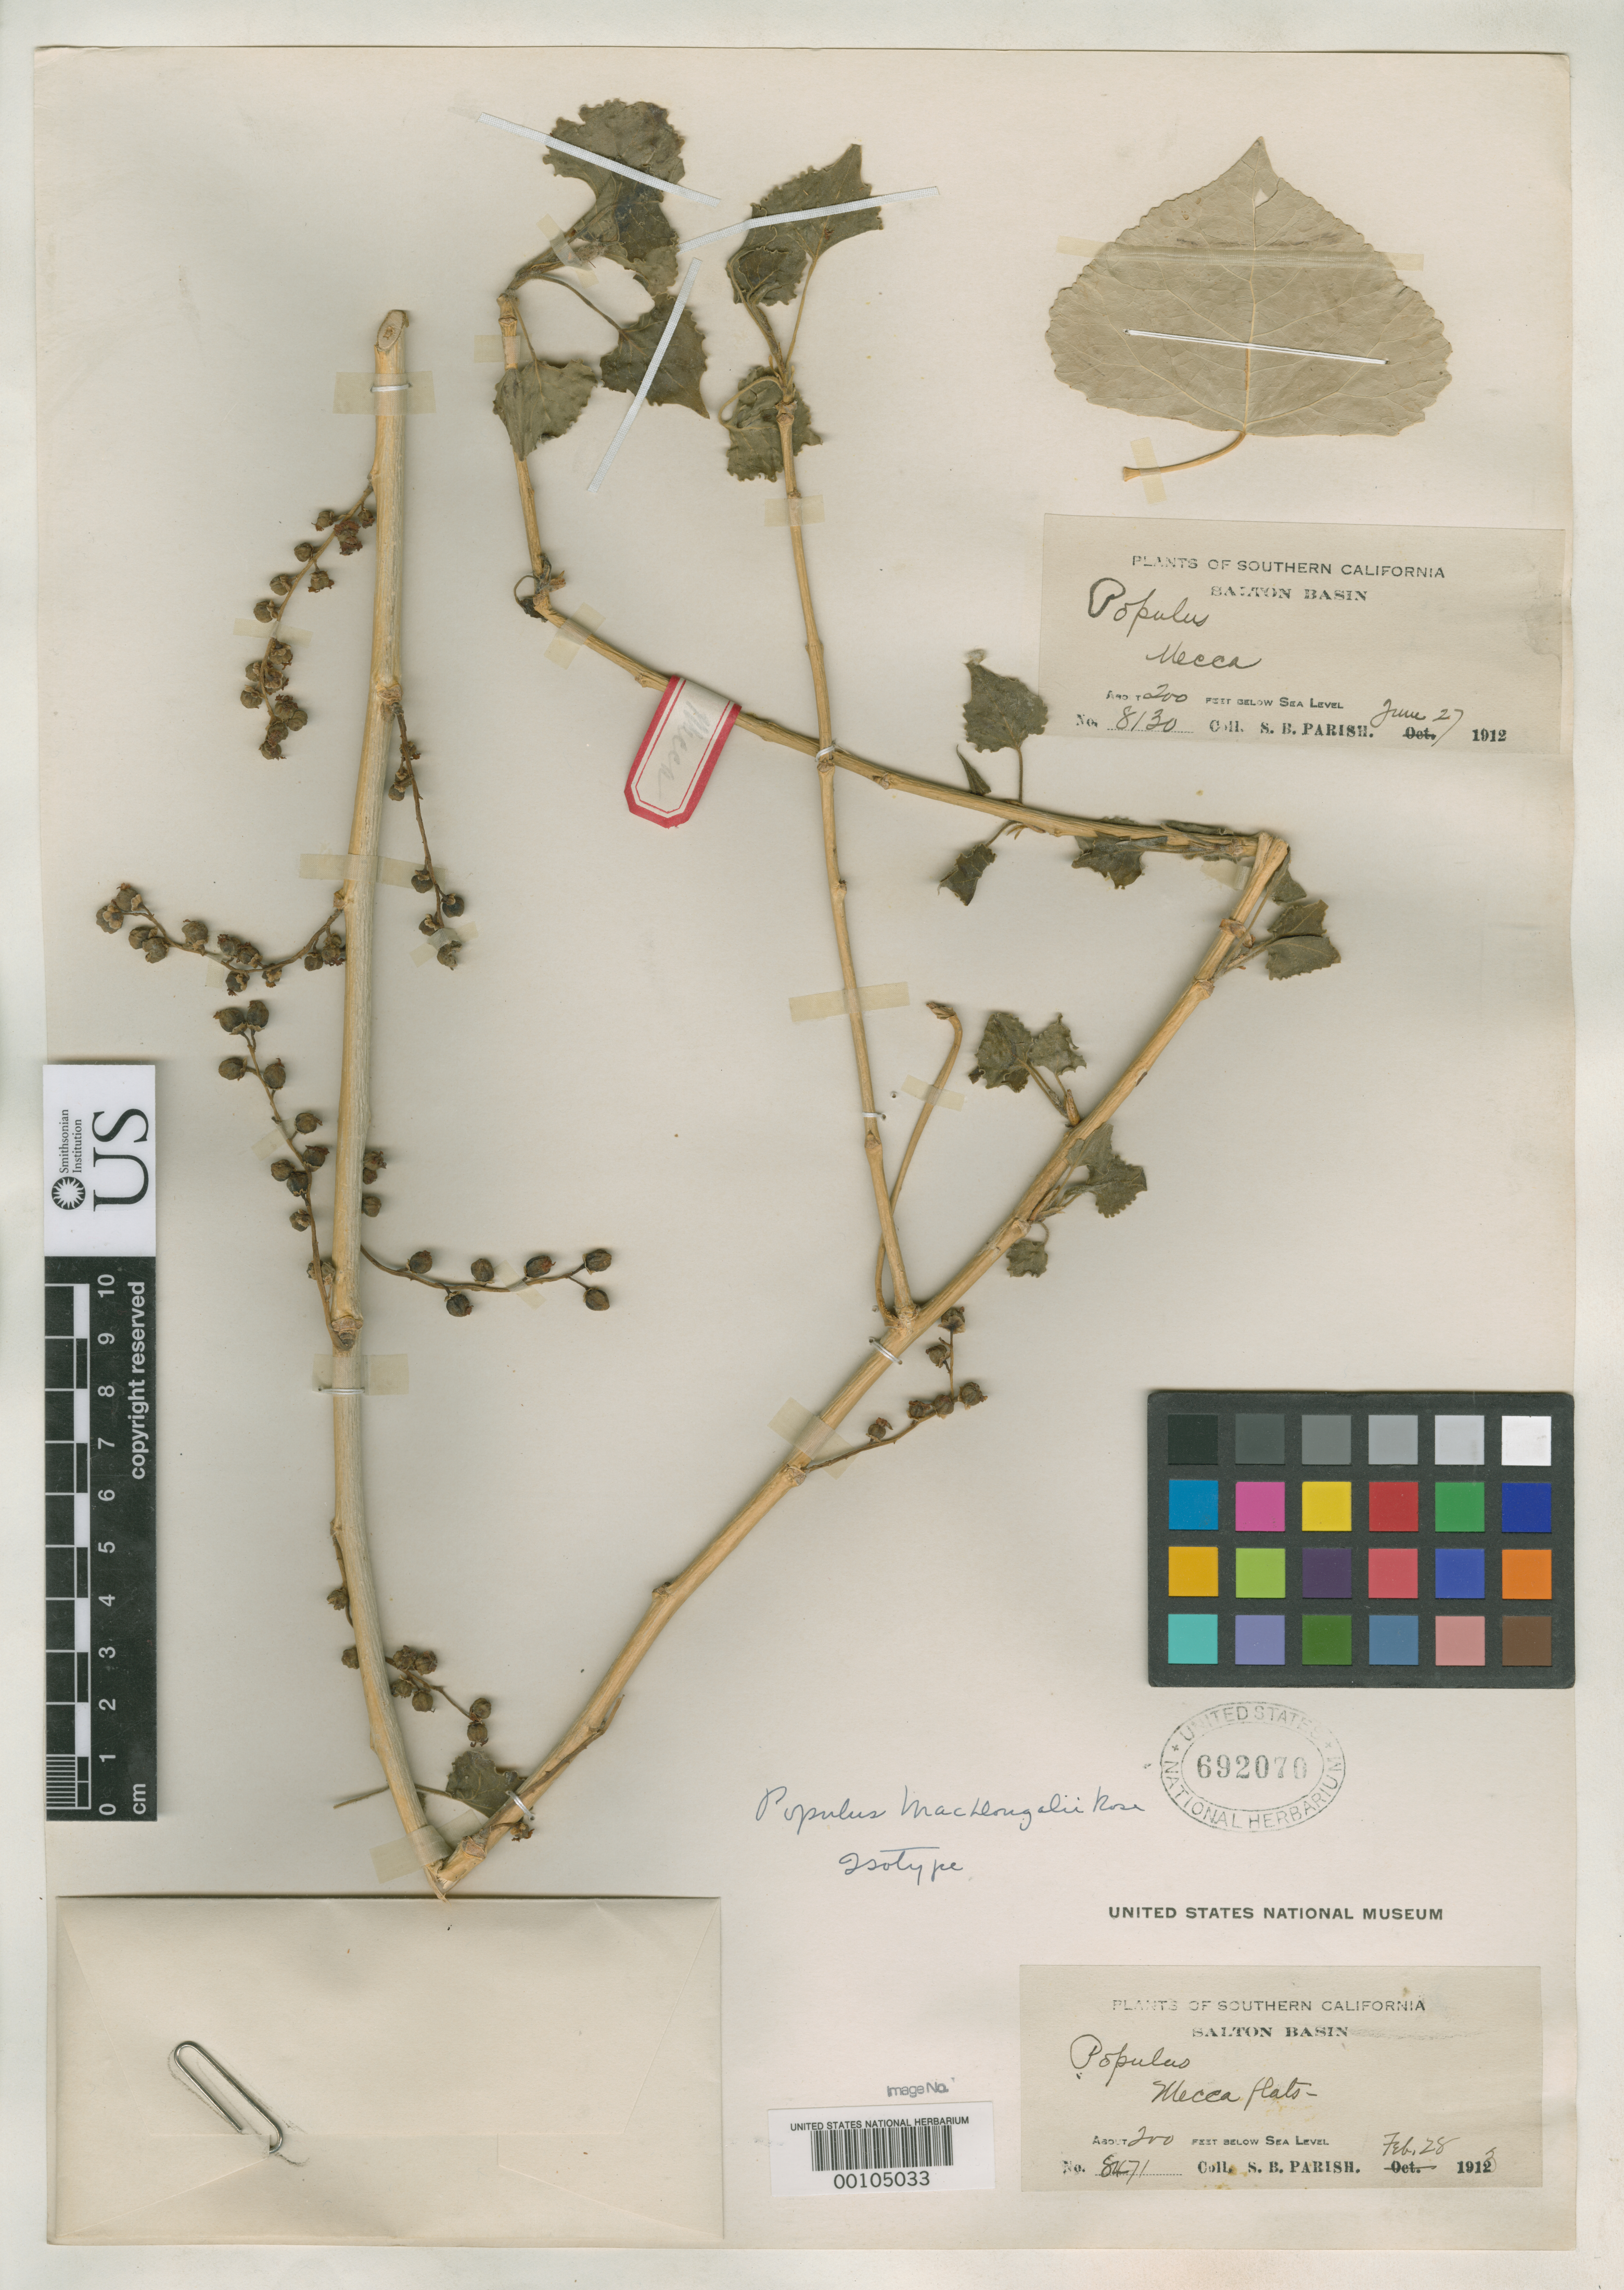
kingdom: Plantae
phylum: Tracheophyta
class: Magnoliopsida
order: Malpighiales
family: Salicaceae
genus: Populus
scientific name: Populus macdougalii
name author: Rose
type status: Isotype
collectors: S. B. Parish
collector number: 8471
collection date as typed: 28 Feb 1912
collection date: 1912-02-28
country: United States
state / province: California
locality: Salton Basin.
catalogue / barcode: US 692070